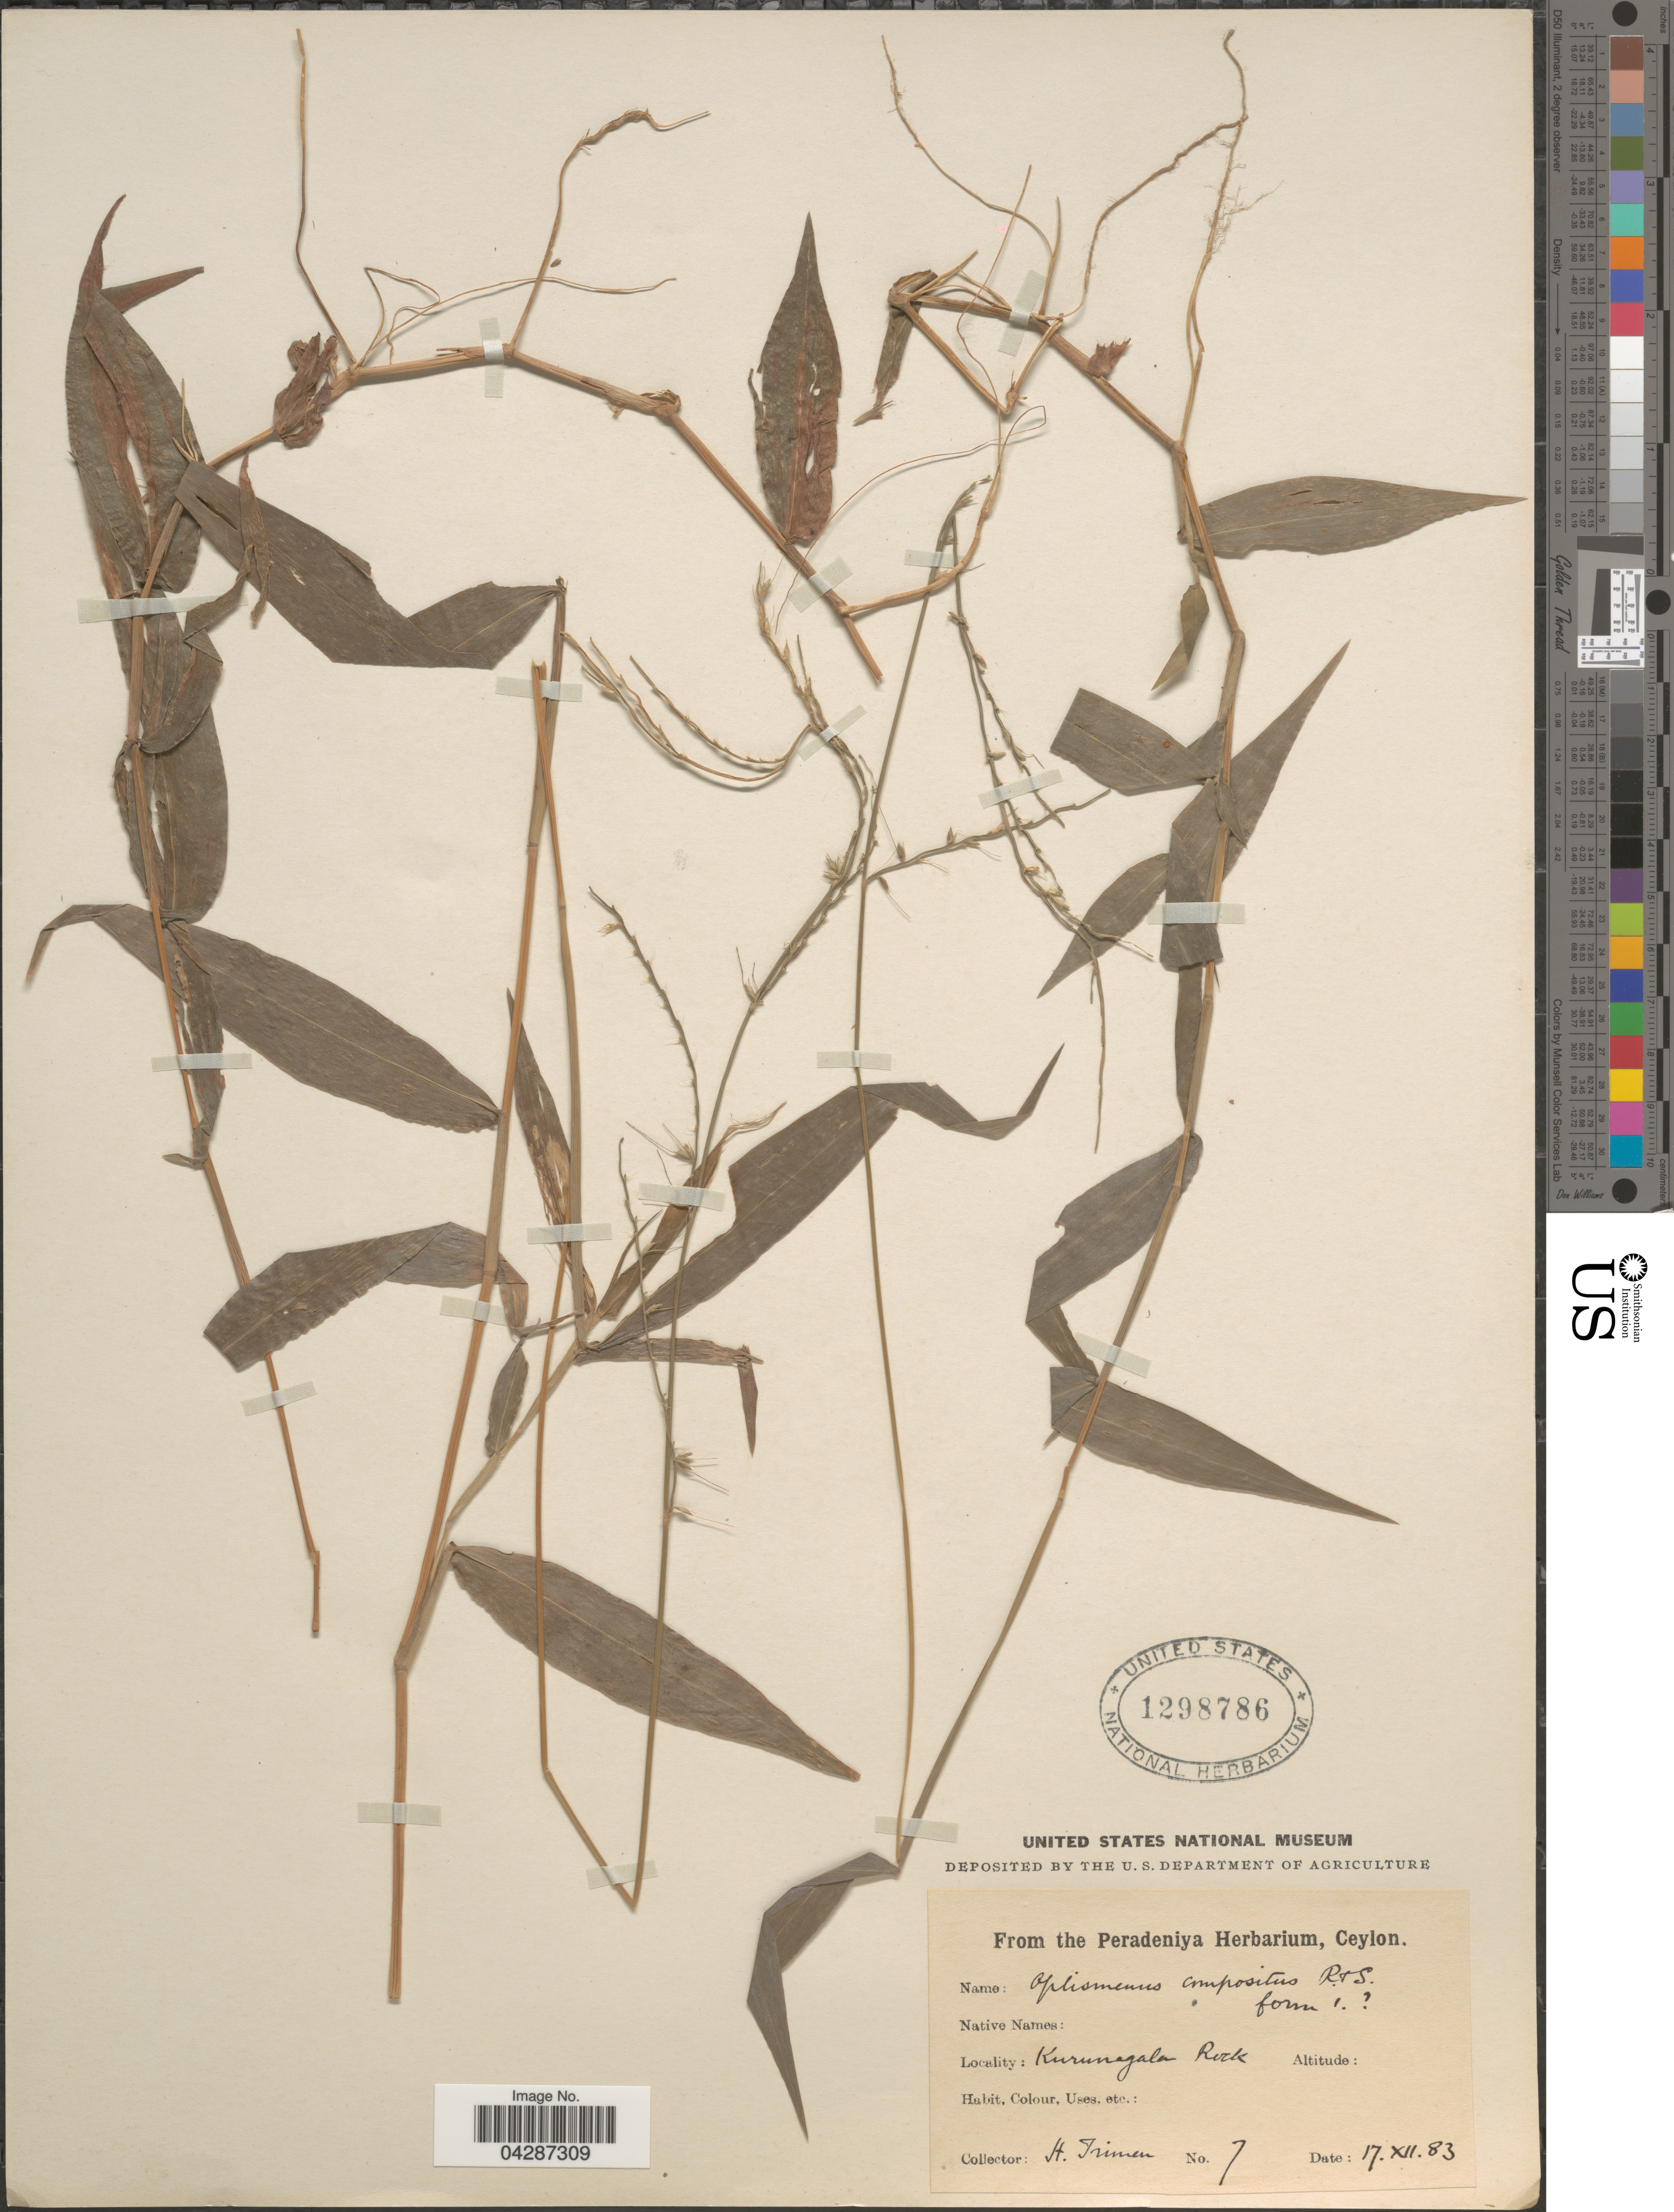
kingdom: Plantae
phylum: Tracheophyta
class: Liliopsida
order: Poales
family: Poaceae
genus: Oplismenus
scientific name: Oplismenus compositus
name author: (L.) P. Beauv.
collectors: H. Trimen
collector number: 7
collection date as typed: Transcribed d/m/y: 17/12/83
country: Sri Lanka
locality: Kurunegala Rock.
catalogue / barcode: US 1298786